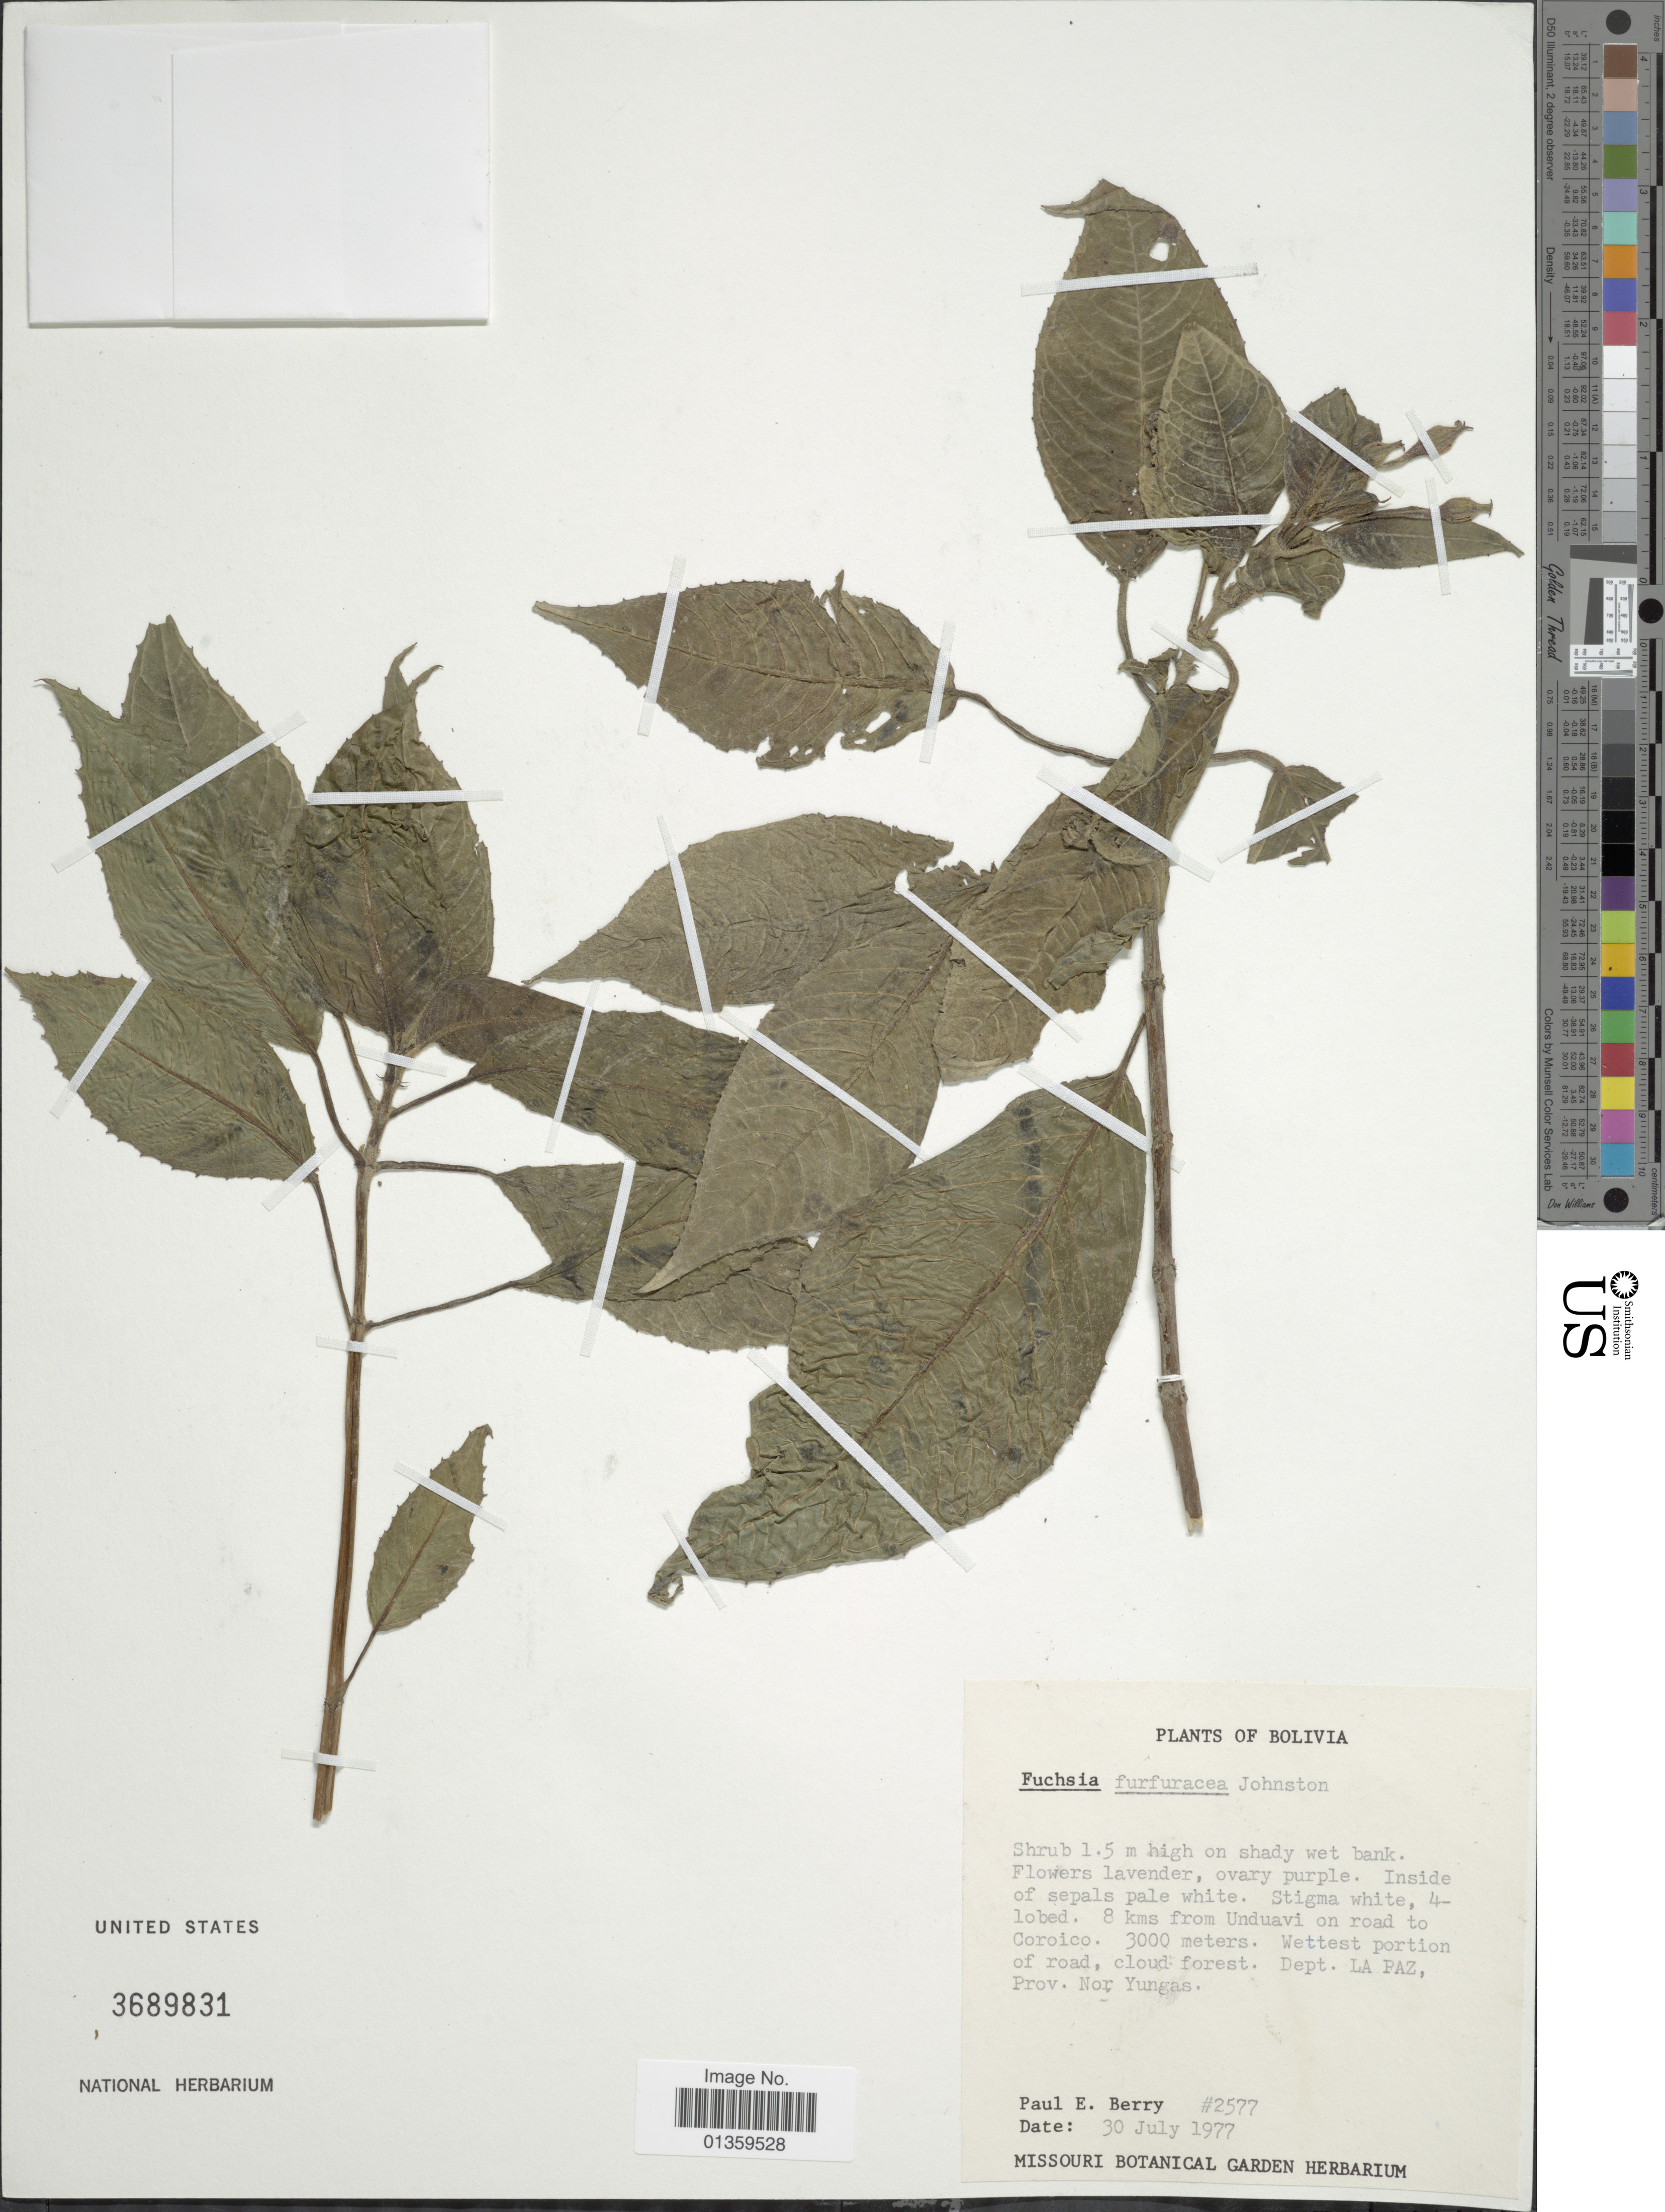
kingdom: Plantae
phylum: Tracheophyta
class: Magnoliopsida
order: Myrtales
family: Onagraceae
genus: Fuchsia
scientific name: Fuchsia furfuracea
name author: I.M. Johnst.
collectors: P. E. Berry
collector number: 2577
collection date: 1977-07-30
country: Bolivia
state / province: La Paz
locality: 8 kms from Unduavi on road to Coroico. Prov. Nor Yungas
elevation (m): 3000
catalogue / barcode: US 3689831